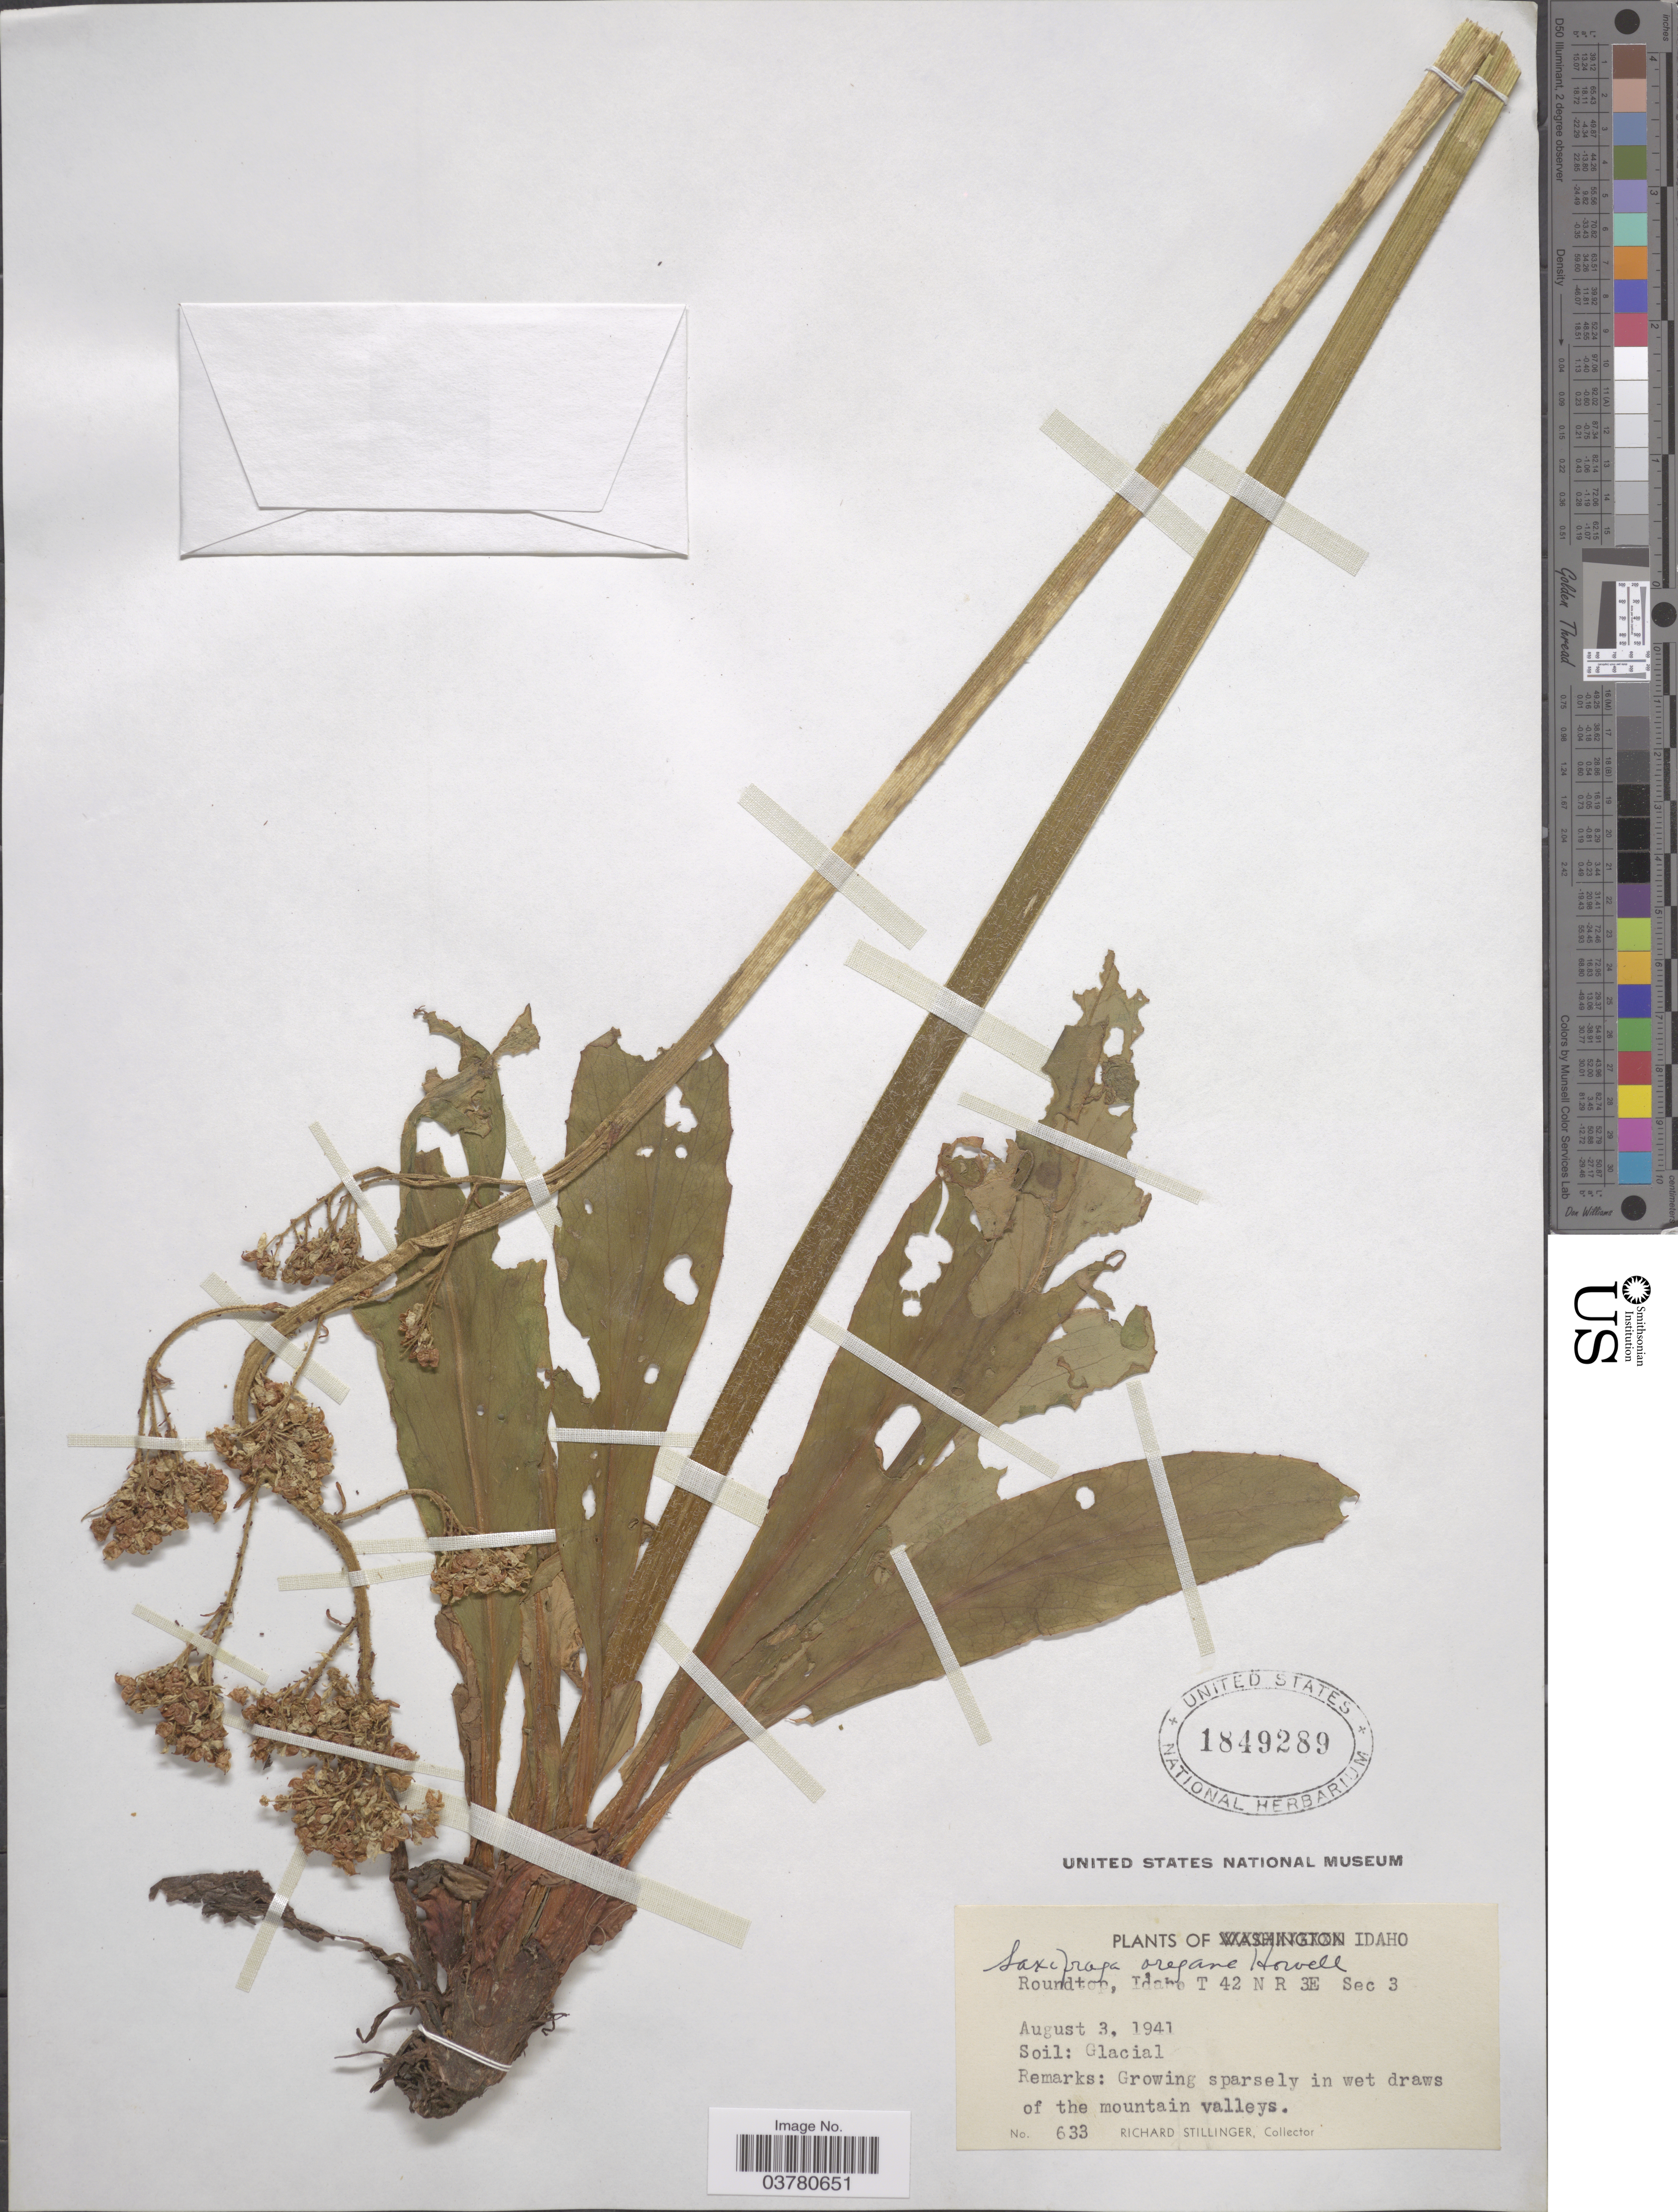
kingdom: Plantae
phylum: Tracheophyta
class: Magnoliopsida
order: Saxifragales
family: Saxifragaceae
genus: Micranthes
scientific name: Micranthes oregana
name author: (Howell) Small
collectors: R. Stillinger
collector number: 633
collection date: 1941-08-03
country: United States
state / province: Idaho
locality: Roundtop, T 42 N R 3E Sec 3.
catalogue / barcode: US 1849289